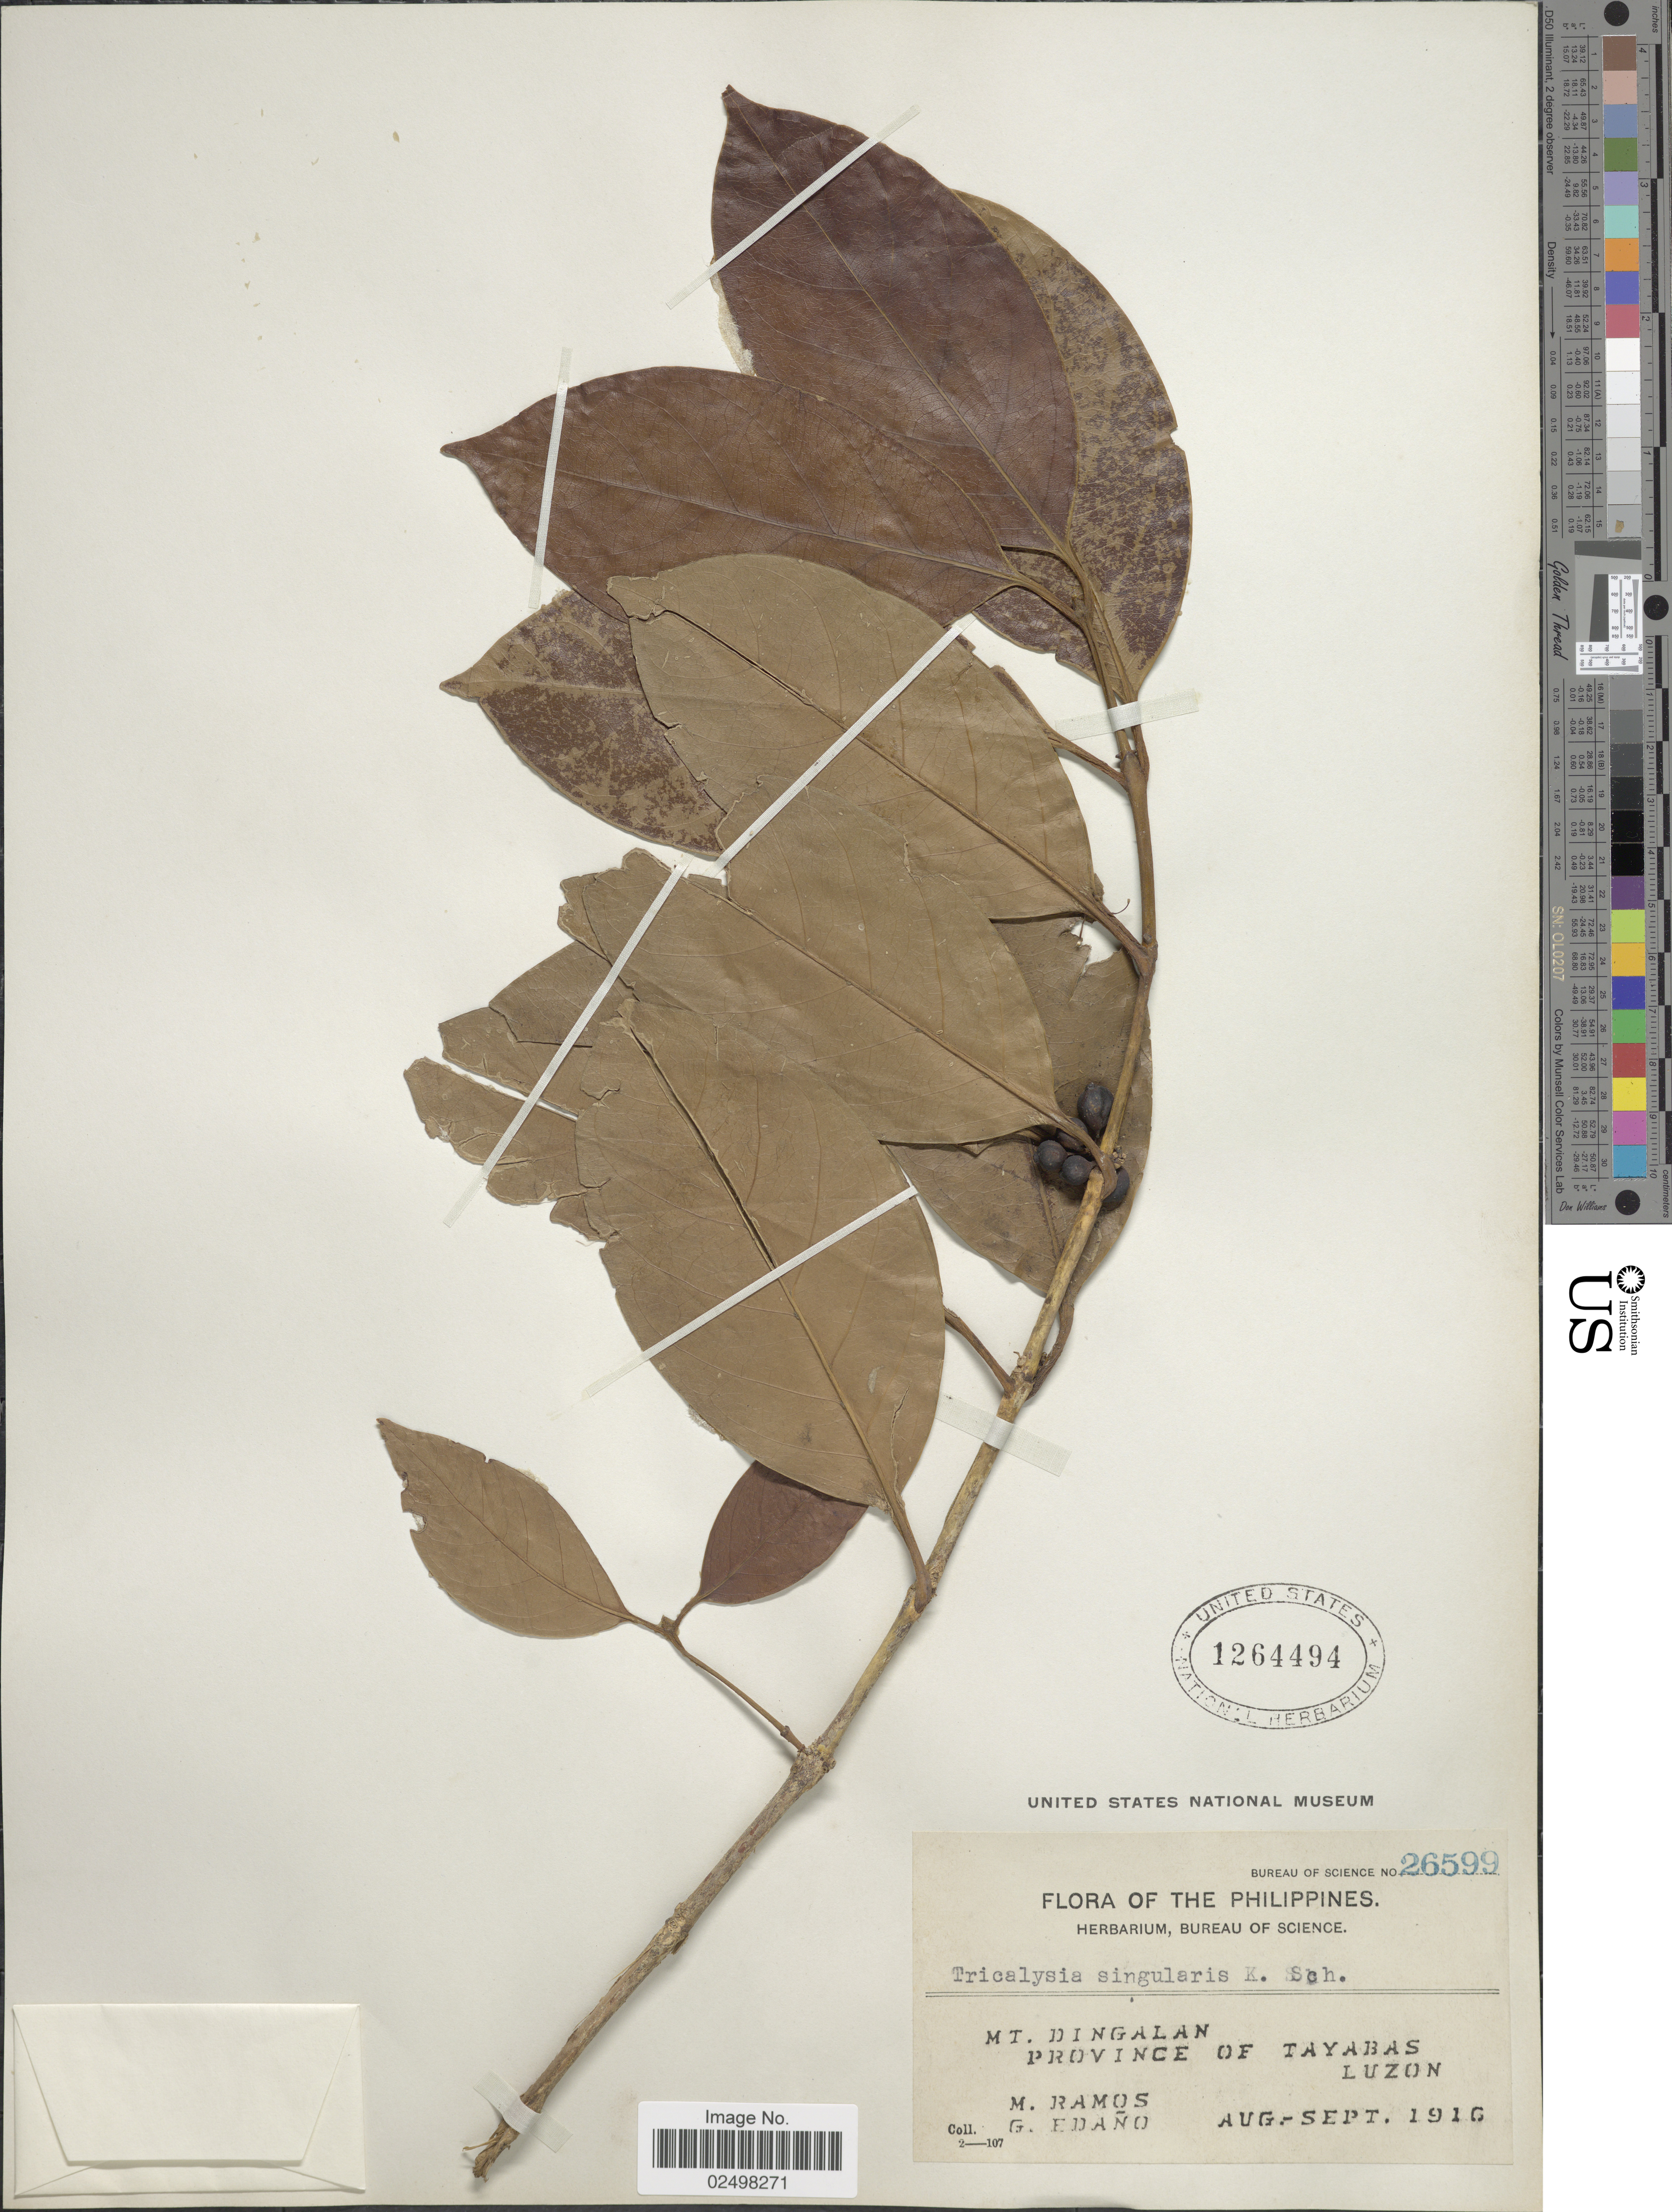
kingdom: Plantae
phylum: Tracheophyta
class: Magnoliopsida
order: Gentianales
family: Rubiaceae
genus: Tricalysia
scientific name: Tricalysia fasciculiflora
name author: (Elmer) Merr.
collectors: M. Ramos & G. Edaño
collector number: Bureau of Science 26599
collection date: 1916-08/1916-09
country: Philippines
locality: Mt. Dingalan, Province of Tayabas, Luzon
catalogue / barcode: US 1264494